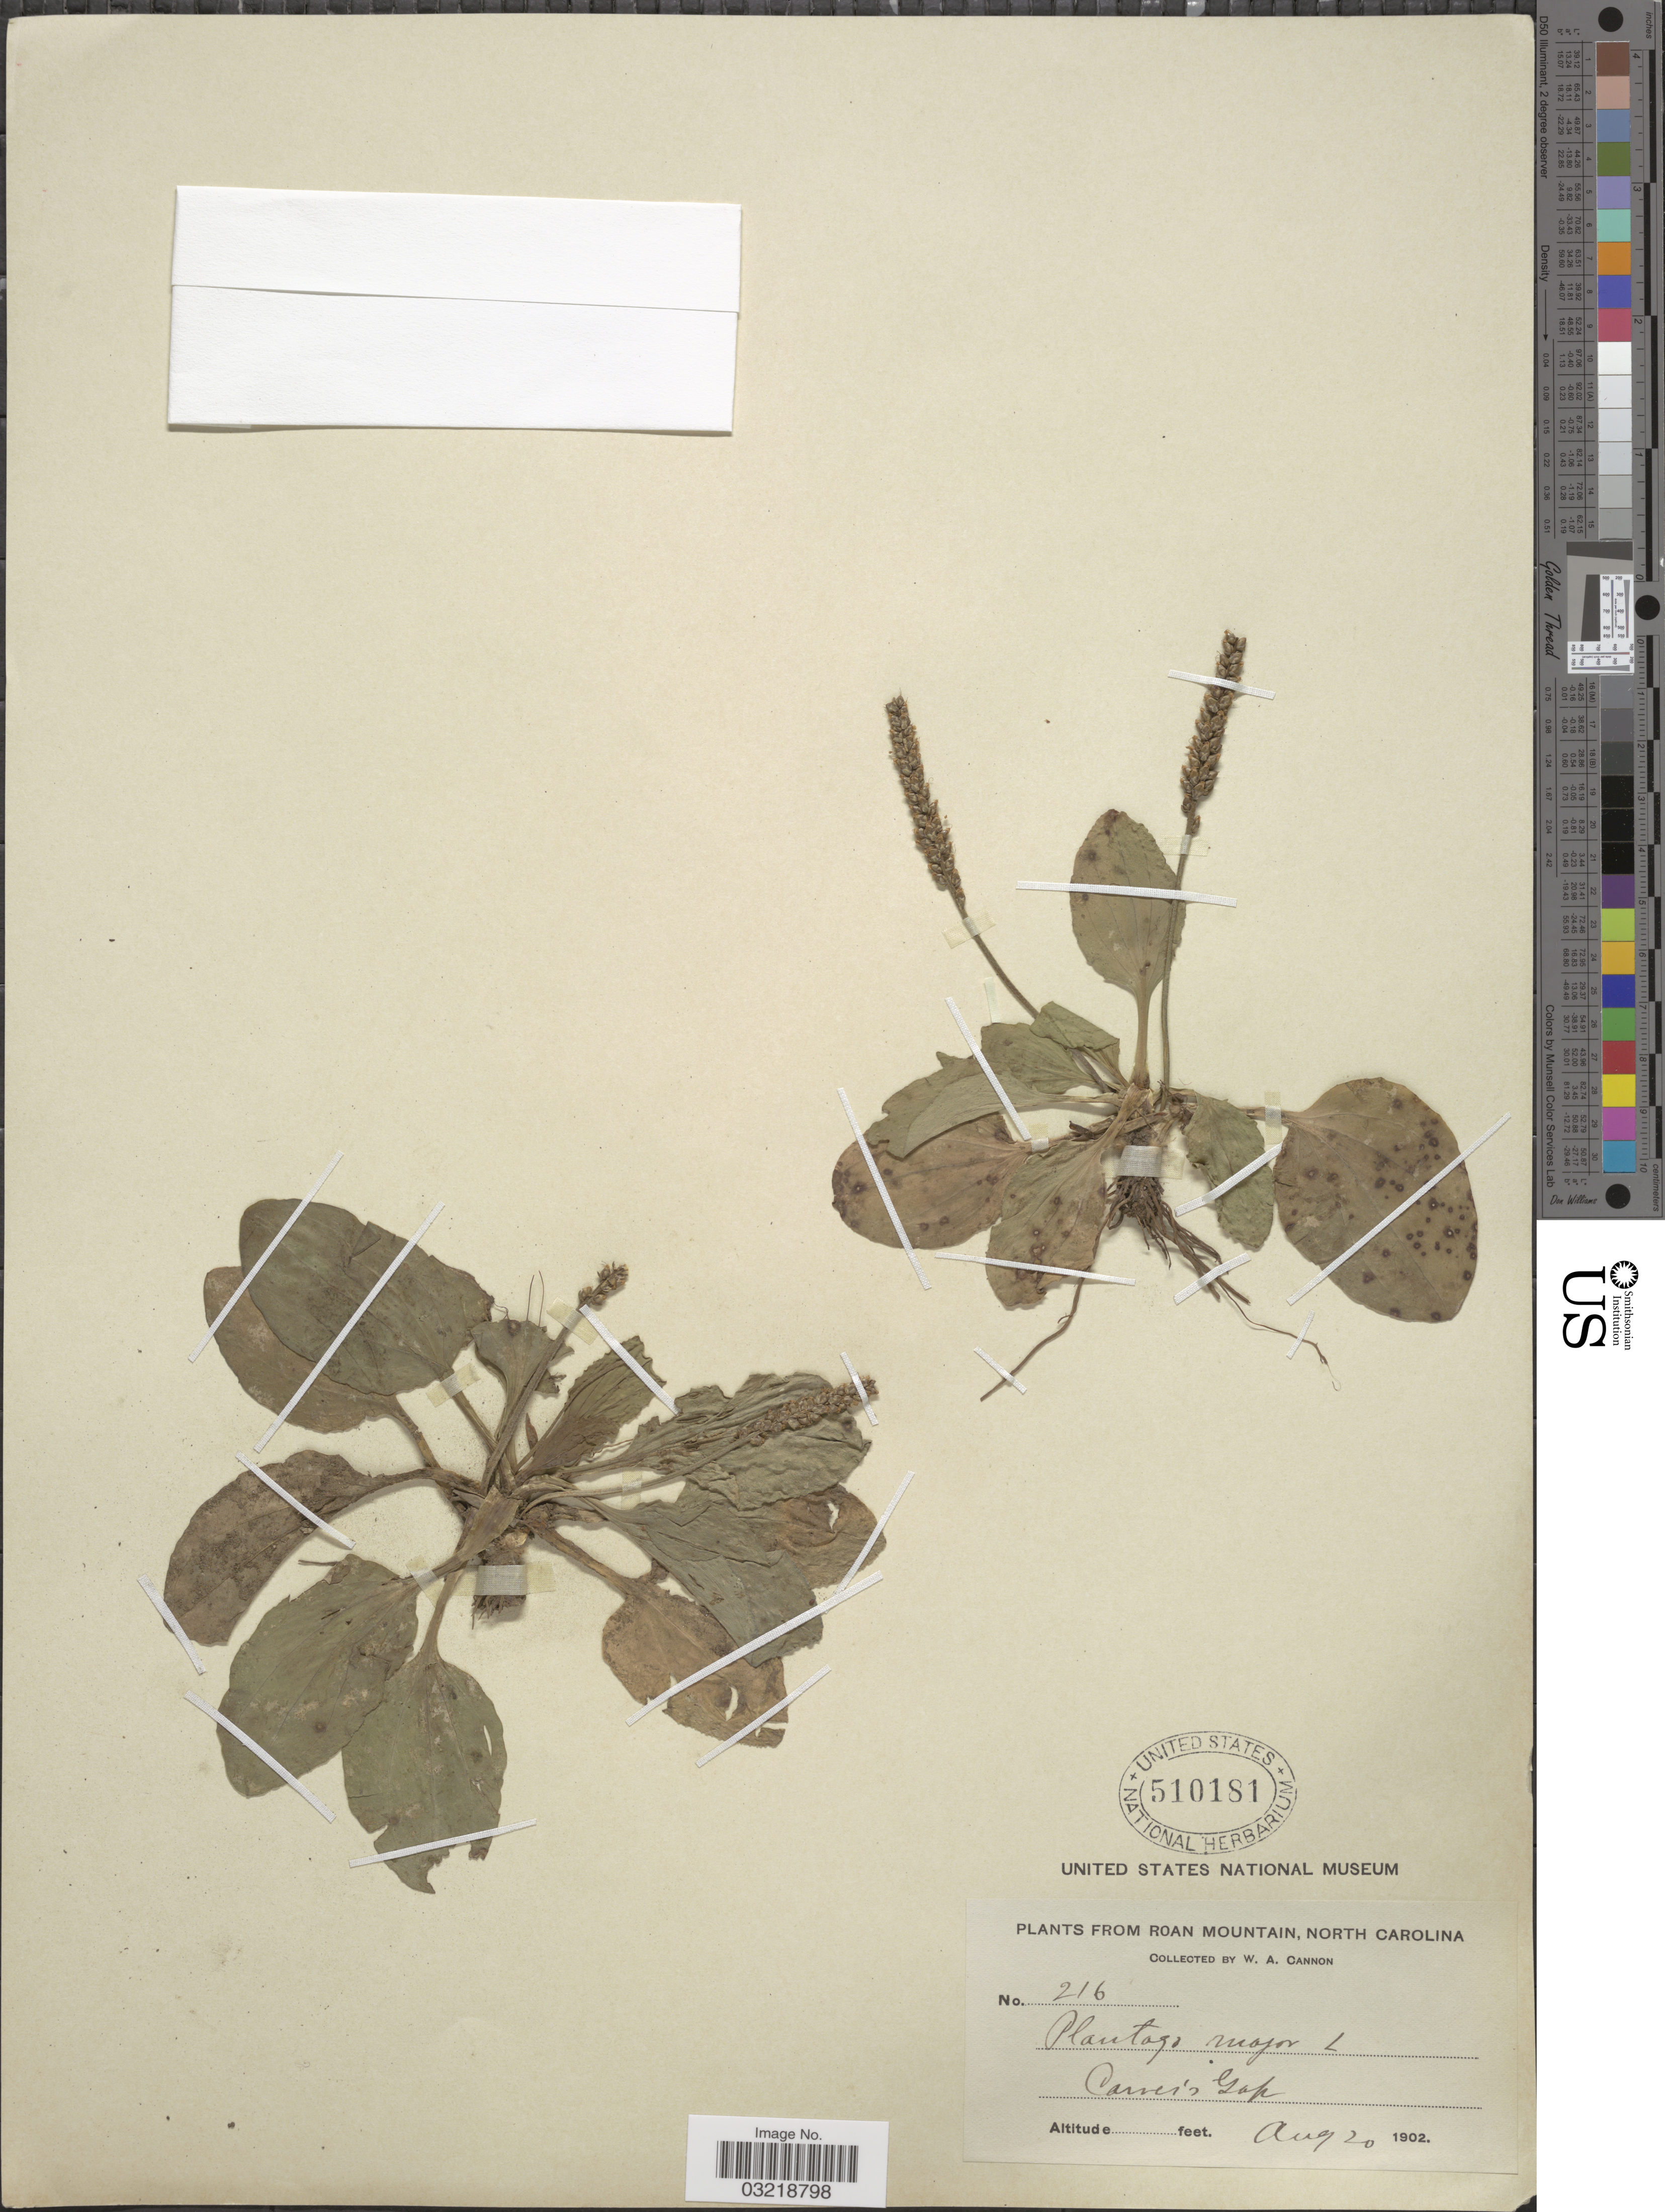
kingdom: Plantae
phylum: Tracheophyta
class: Magnoliopsida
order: Lamiales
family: Plantaginaceae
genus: Plantago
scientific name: Plantago major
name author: L.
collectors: W. Cannon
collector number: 216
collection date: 1902-08-20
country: United States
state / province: North Carolina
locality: Roan Mountain. Carver's Gap.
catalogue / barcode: US 510181